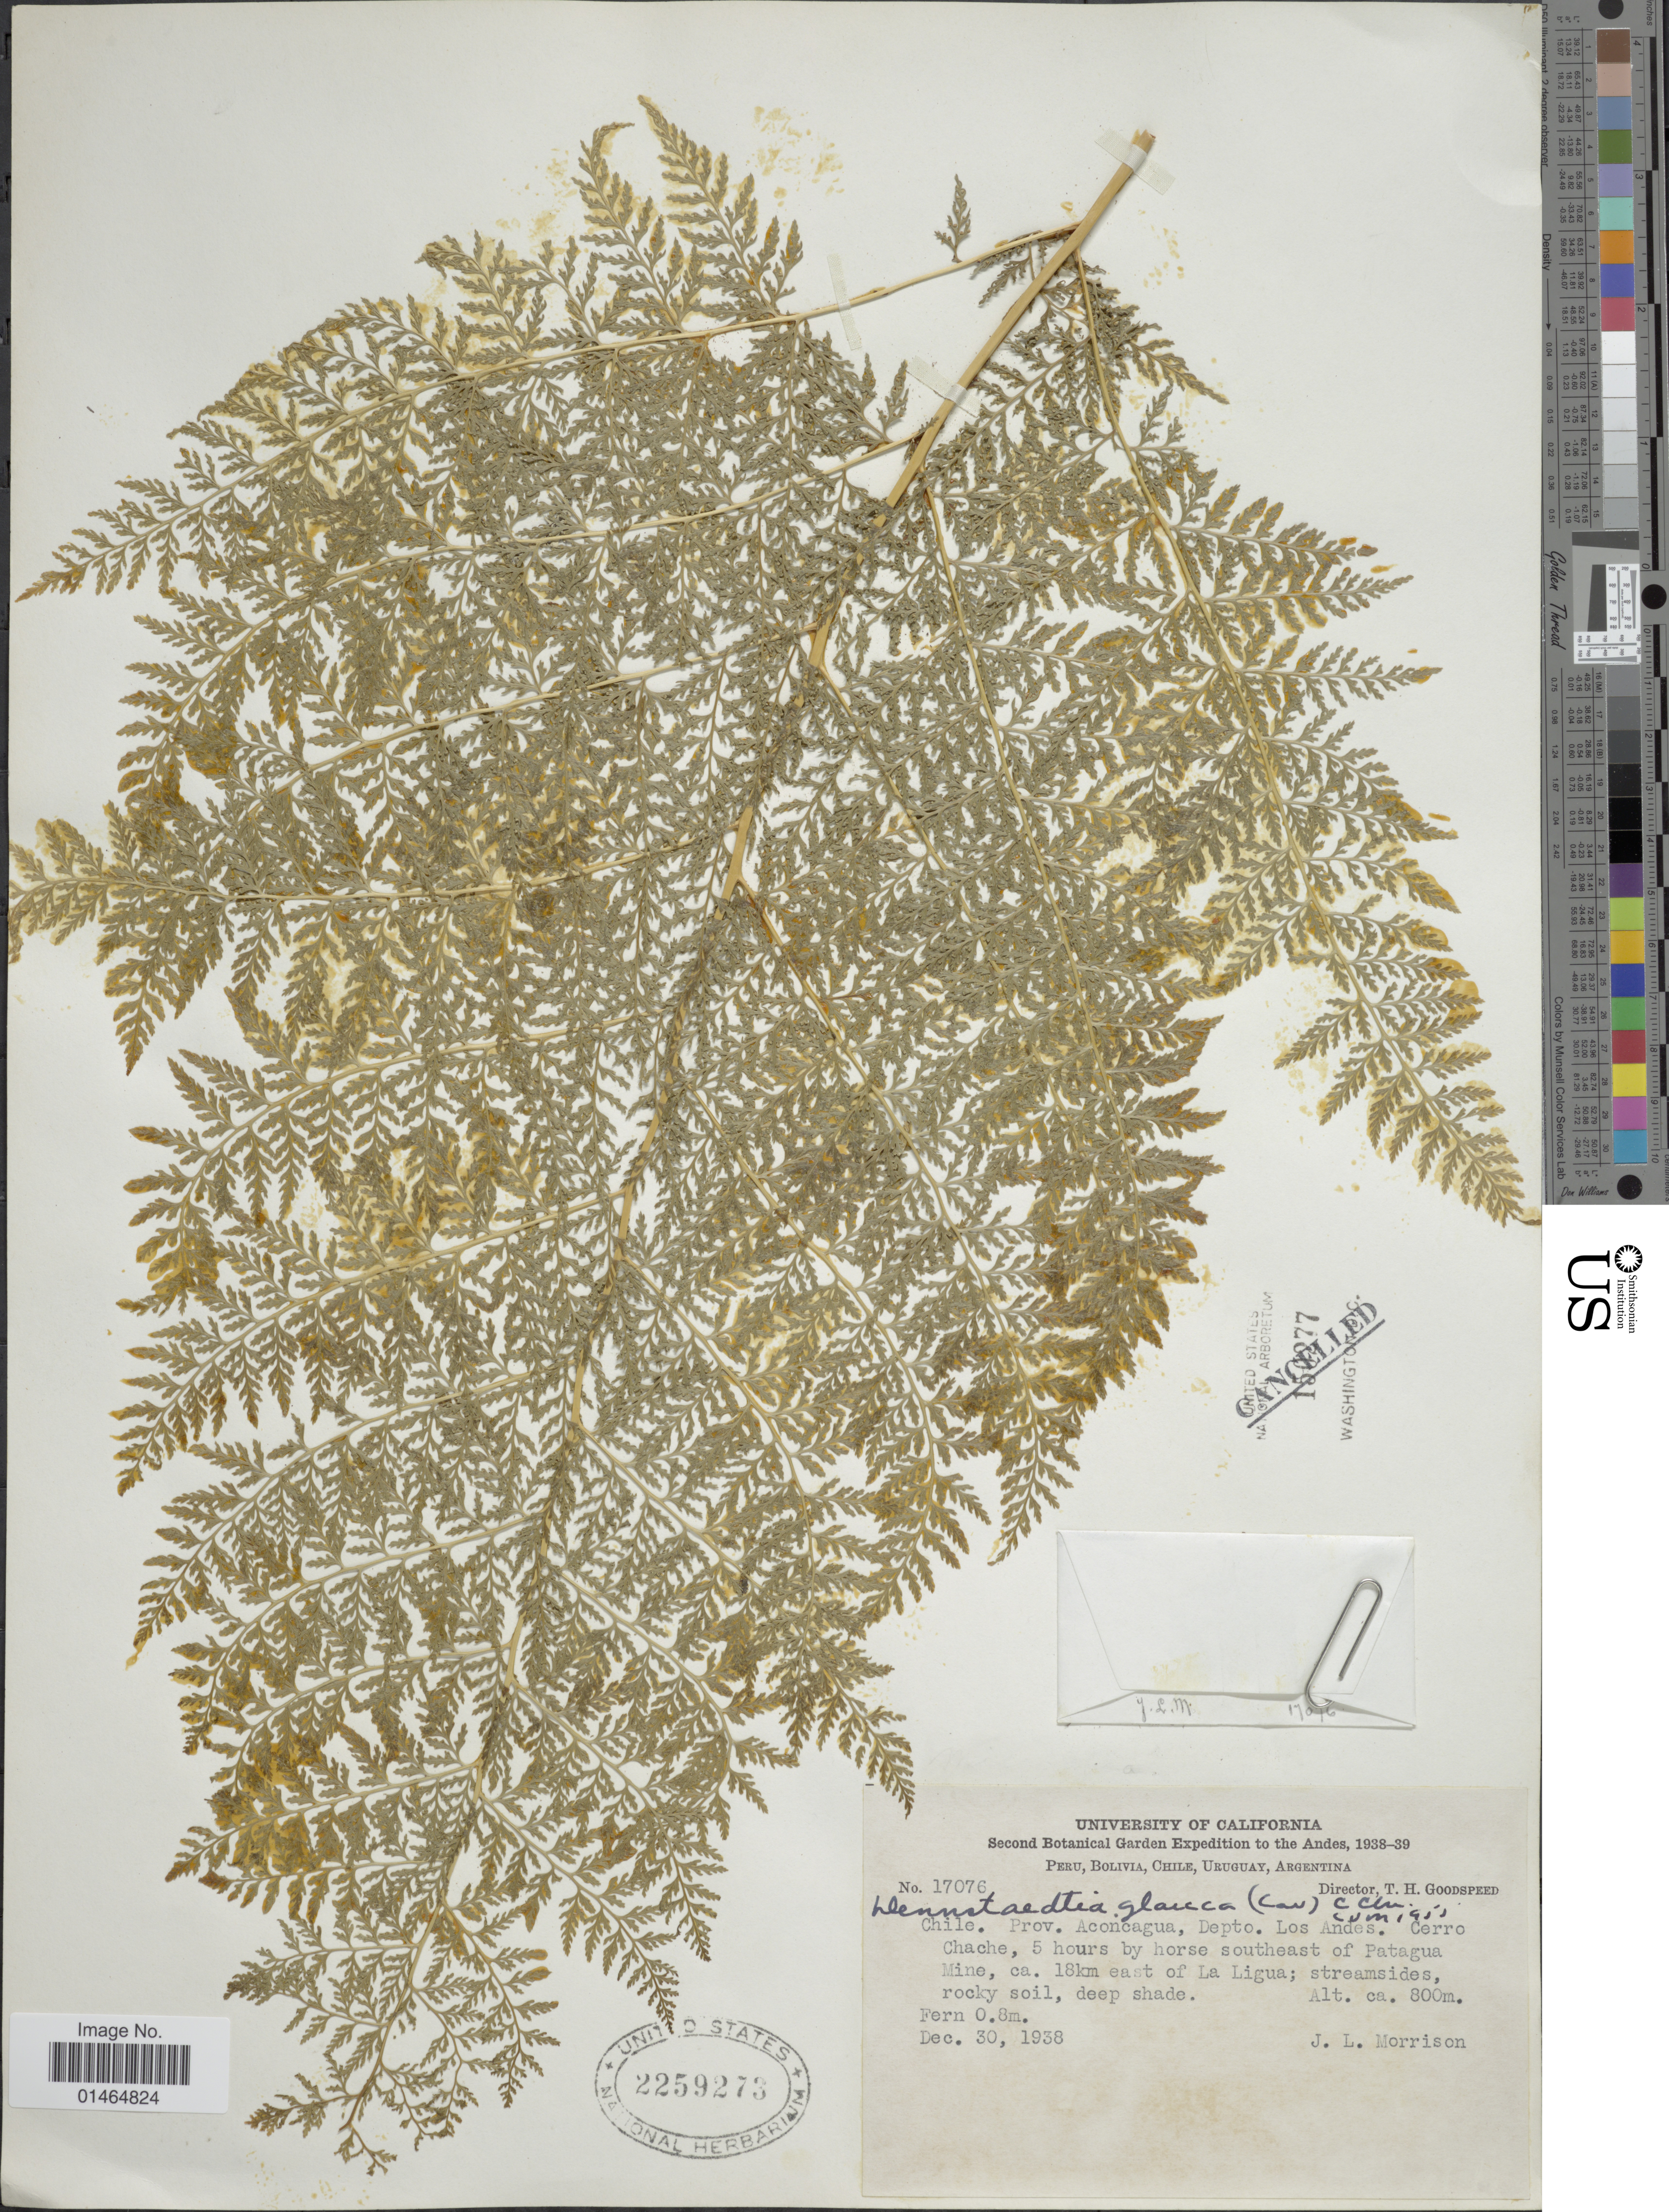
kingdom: Plantae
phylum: Tracheophyta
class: Polypodiopsida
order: Polypodiales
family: Dennstaedtiaceae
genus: Dennstaedtia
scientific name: Dennstaedtia glauca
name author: (Cav.) C. Chr.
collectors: J. L. Morrison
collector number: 17076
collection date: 1938-12-30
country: Chile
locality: Prov. Aconcagua, Depto. Los Andes. Cerro Chache, 5 hours by horse southeast of Patagua Mine, ca. 18km east of La Ligua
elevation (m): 800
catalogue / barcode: US 2259273